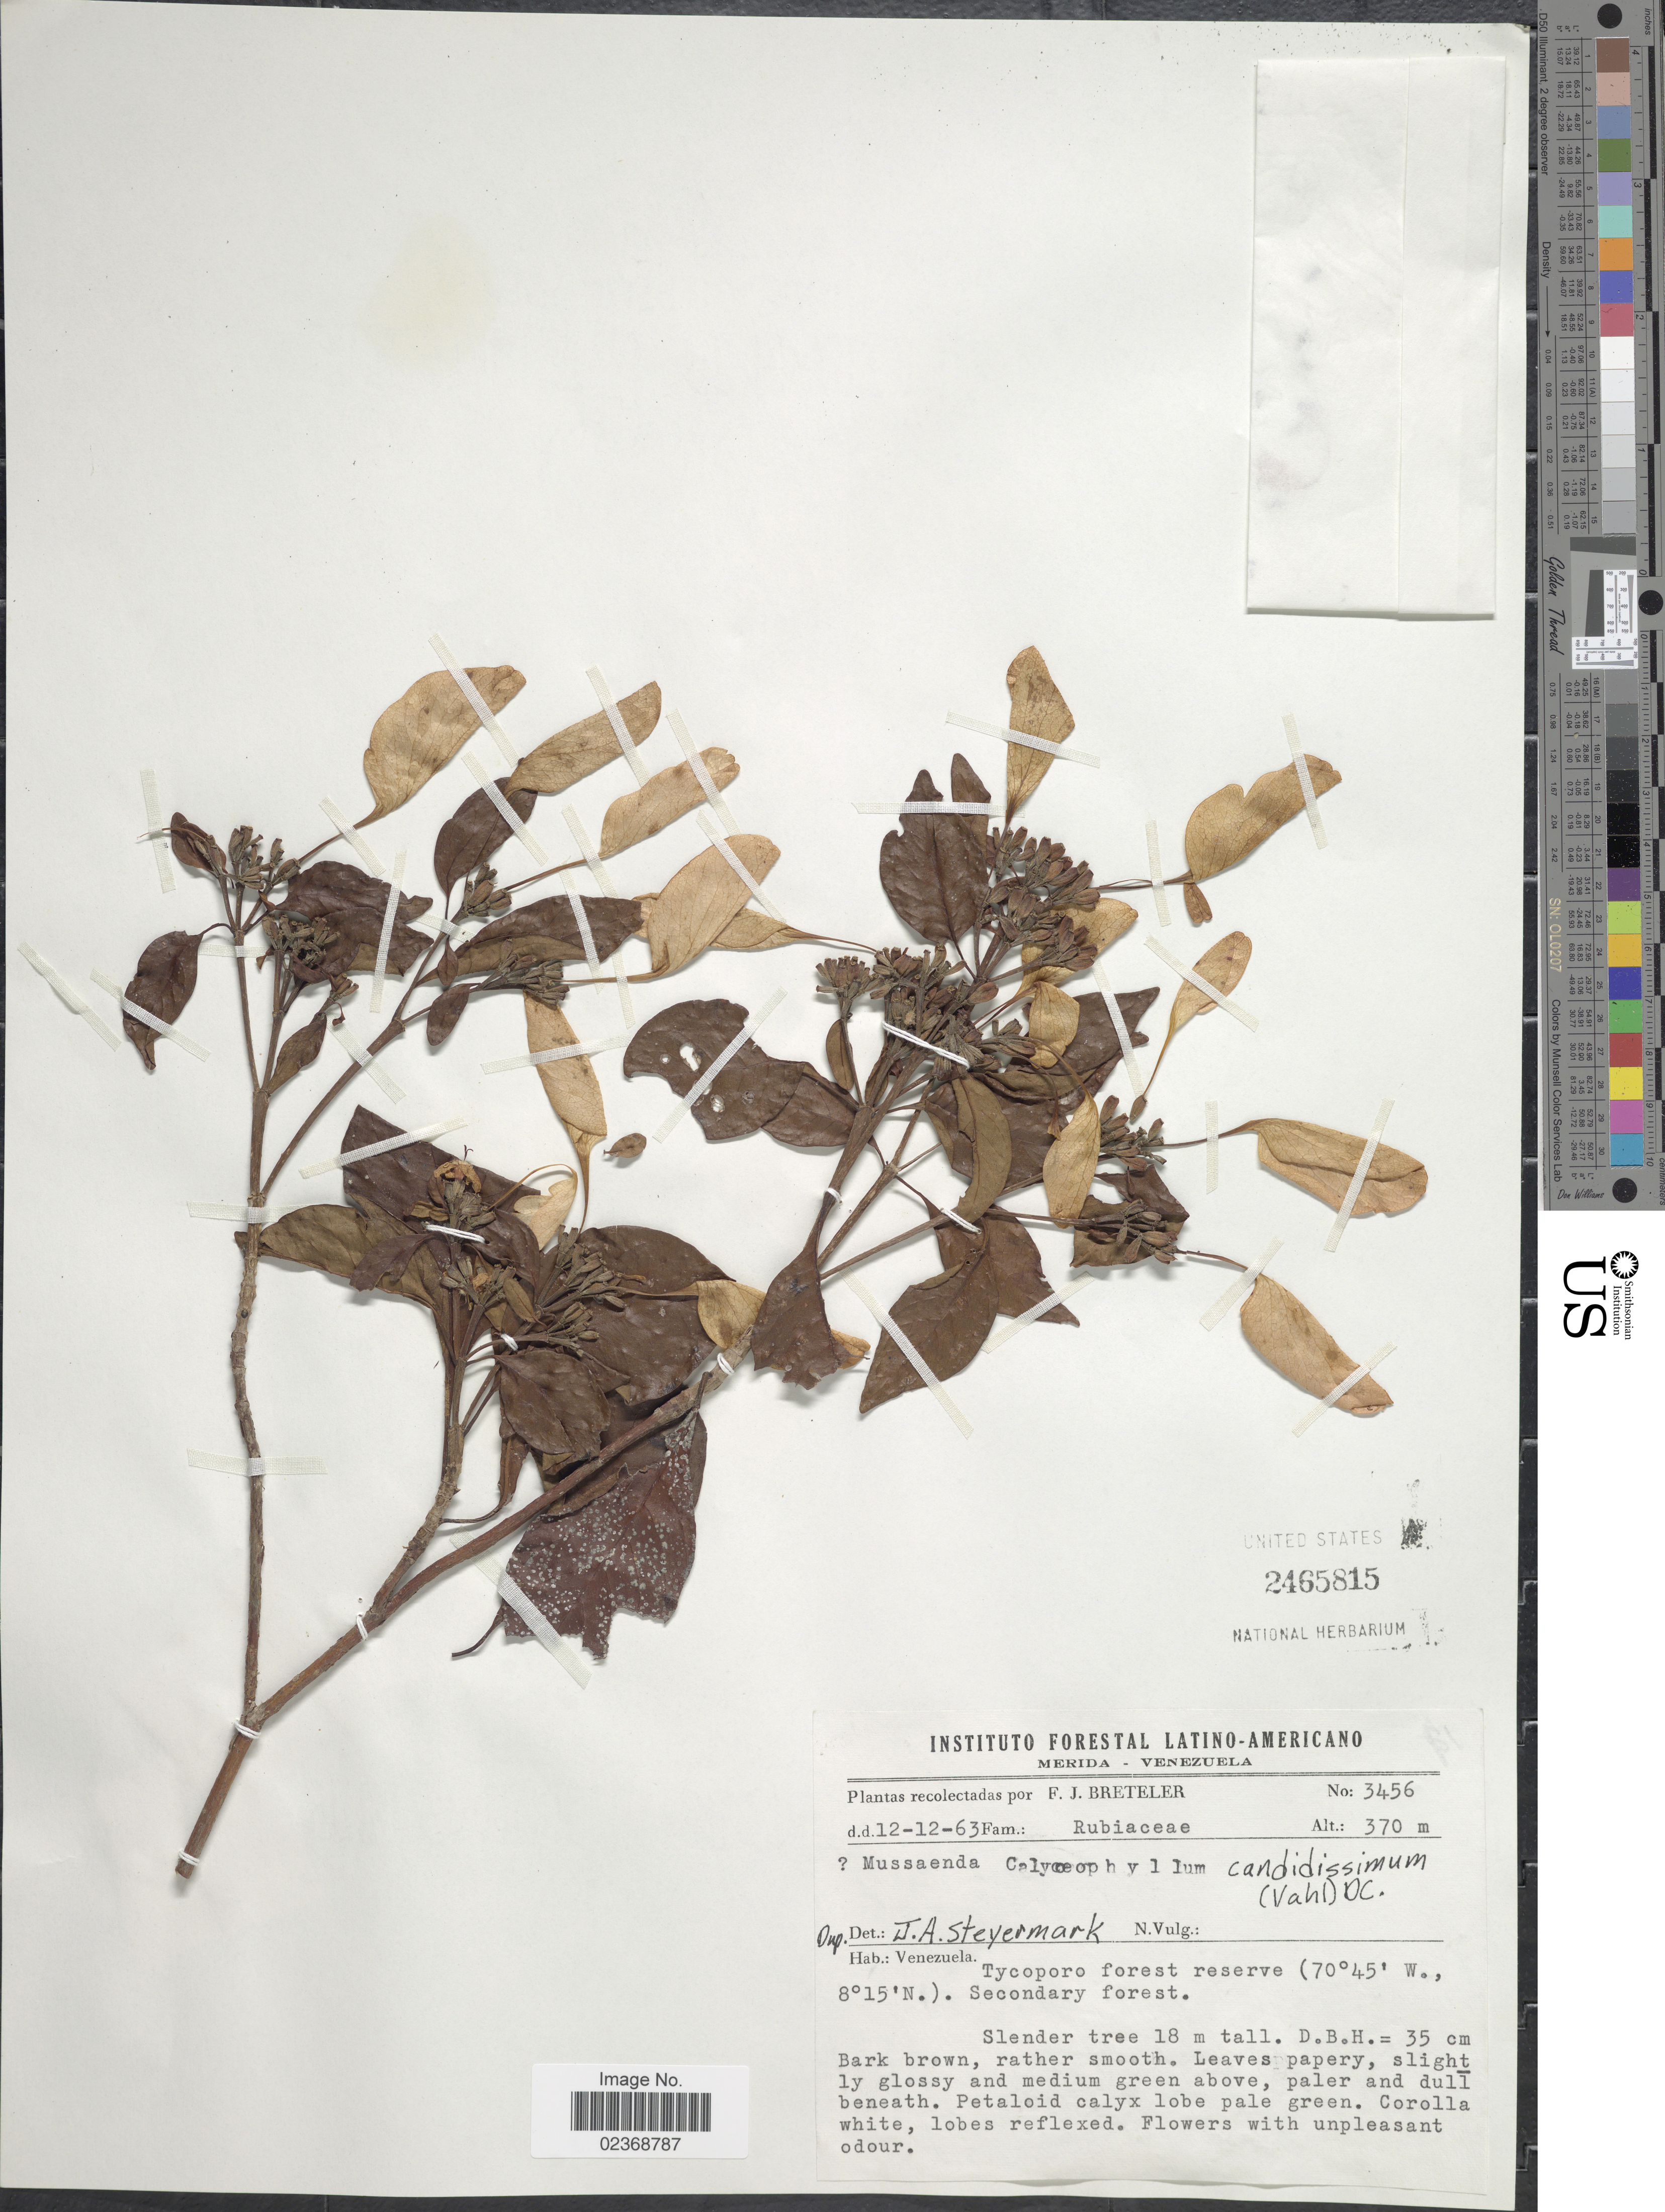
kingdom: Plantae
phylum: Tracheophyta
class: Magnoliopsida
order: Gentianales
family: Rubiaceae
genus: Calycophyllum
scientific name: Calycophyllum candidissimum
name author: (Vahl) DC.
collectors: F. J. Breteler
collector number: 3456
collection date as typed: Transcribed d/m/y: 12/12/63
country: Venezuela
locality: Tycoporo forest reserve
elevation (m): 370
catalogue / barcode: US 2465815